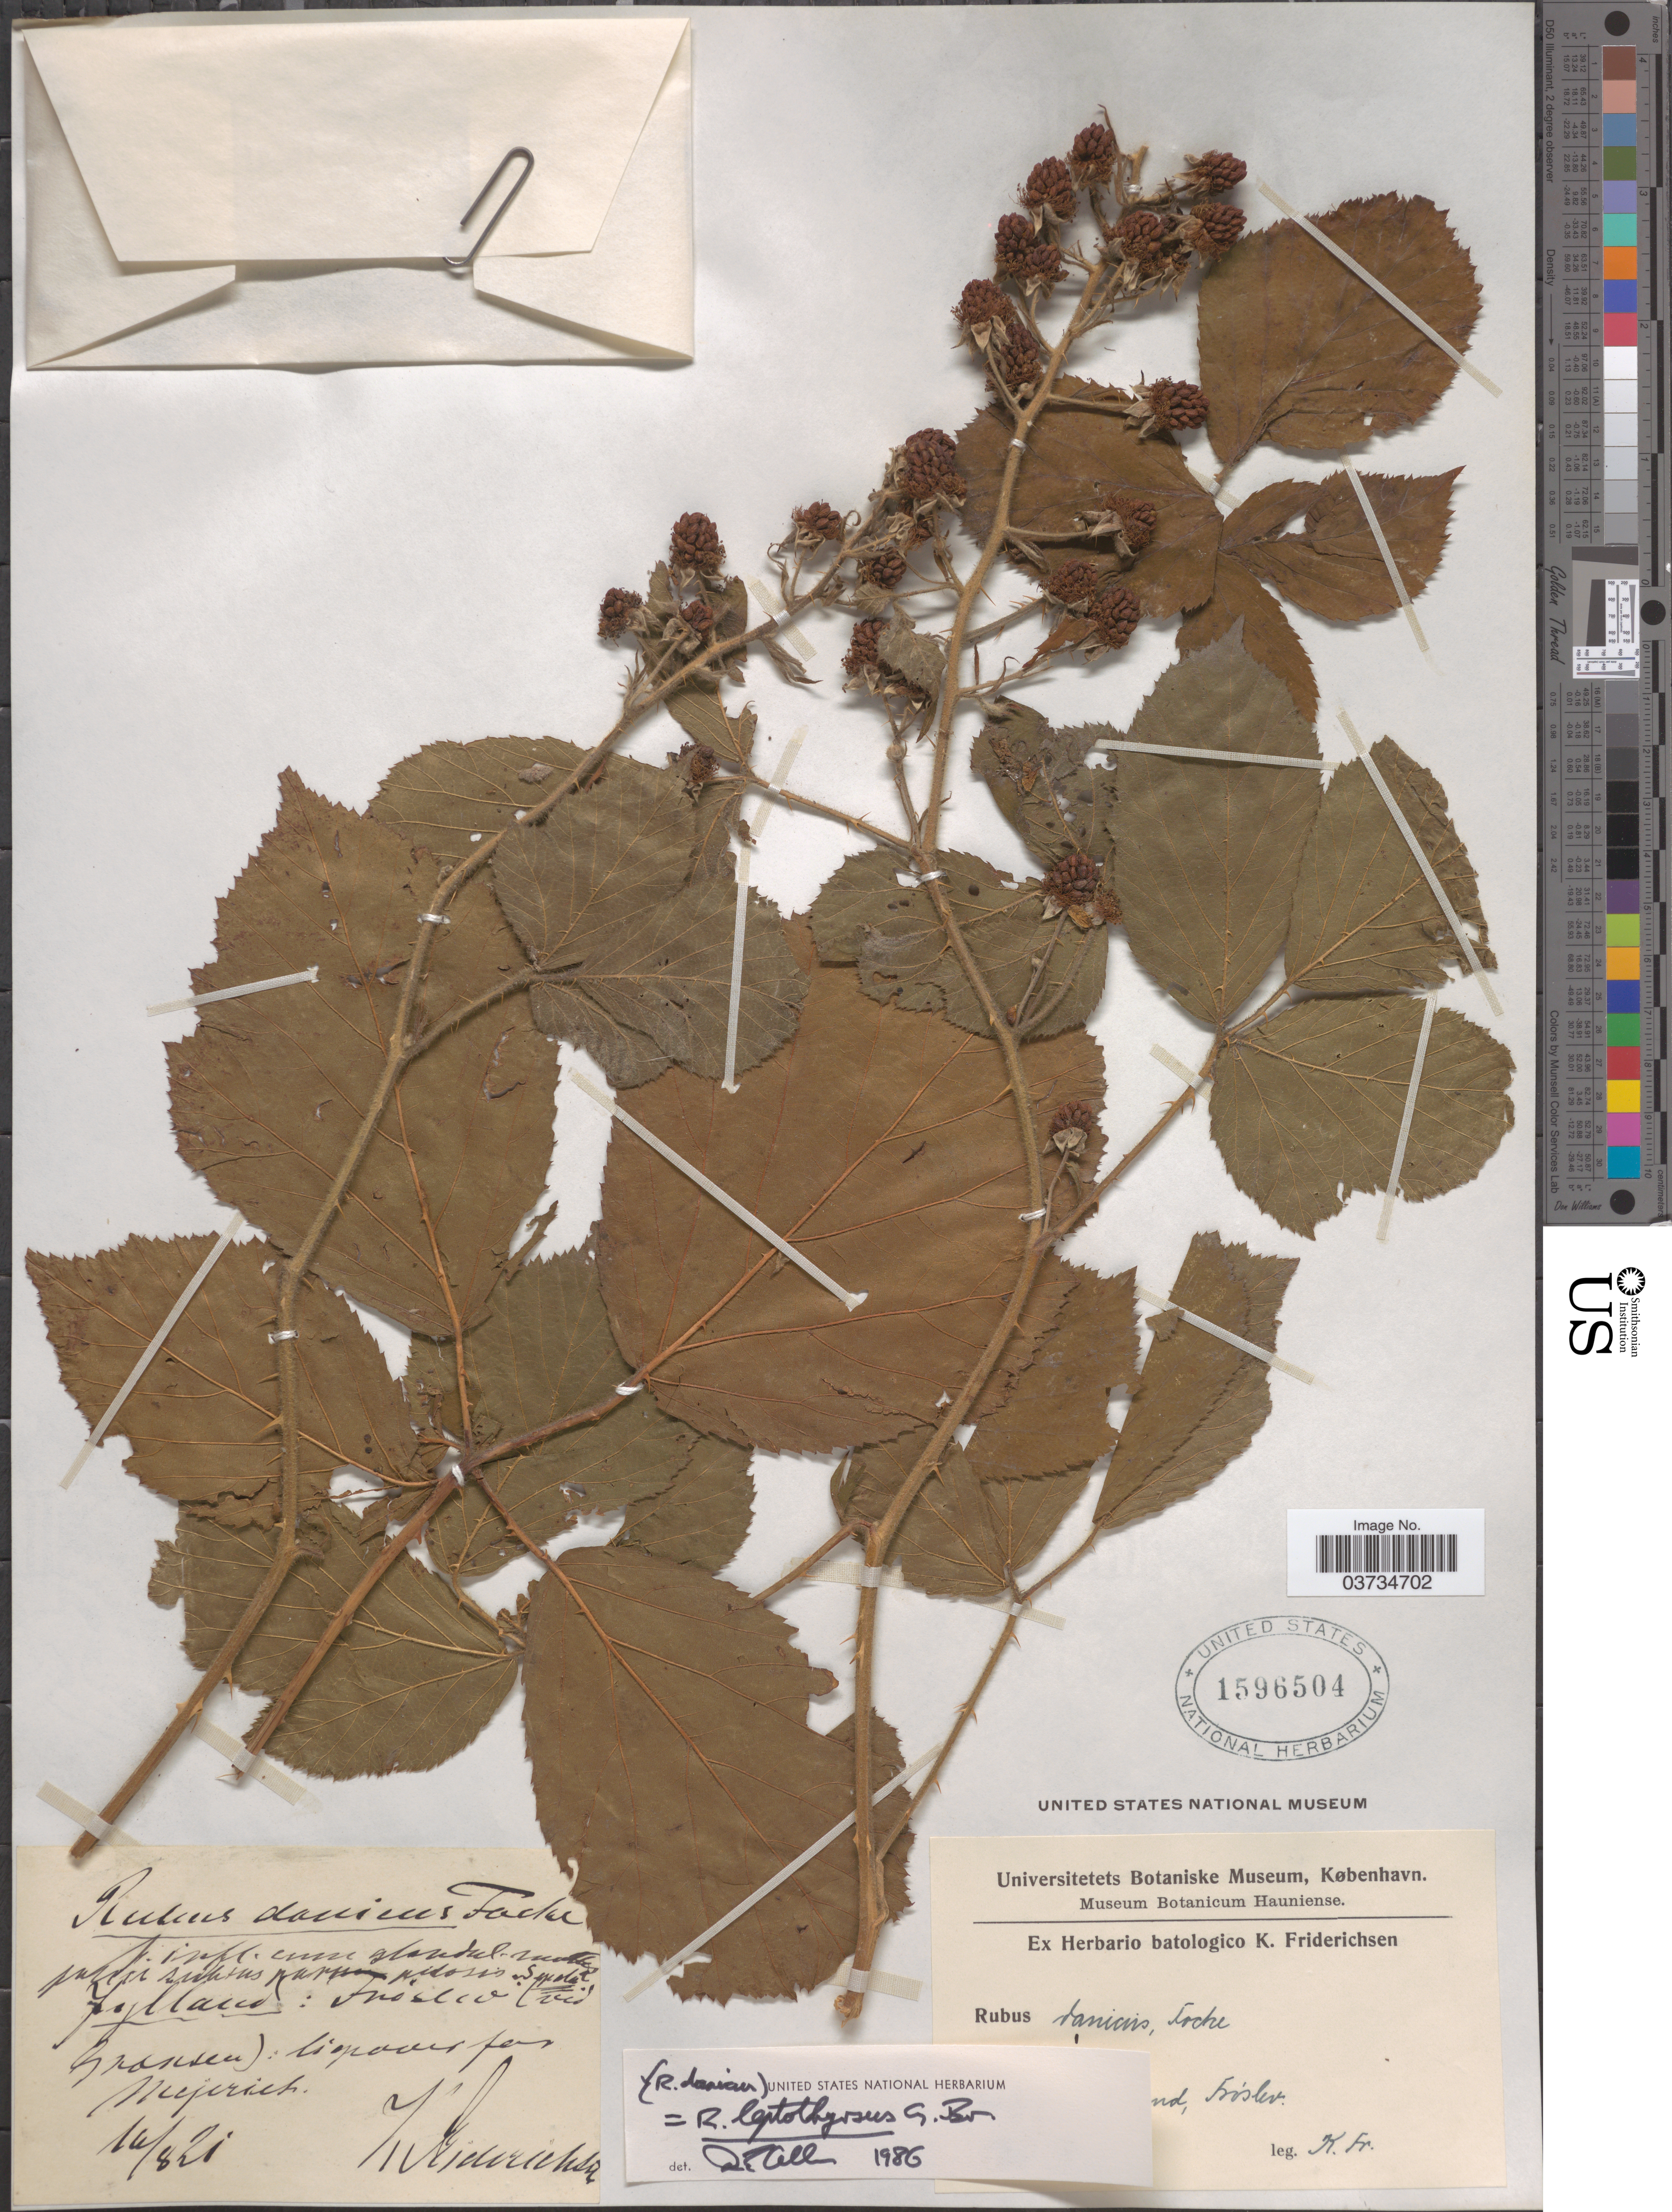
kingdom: Plantae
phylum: Tracheophyta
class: Magnoliopsida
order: Rosales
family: Rosaceae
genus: Rubus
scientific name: Rubus leptothyrsos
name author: G. Braun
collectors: K. Friderichsen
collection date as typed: Transcribed d/m/y: 10/8/21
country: Denmark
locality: Jylland: Frøslev (vid Gransen): [illegible text].Mejeriet.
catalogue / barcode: US 1596504